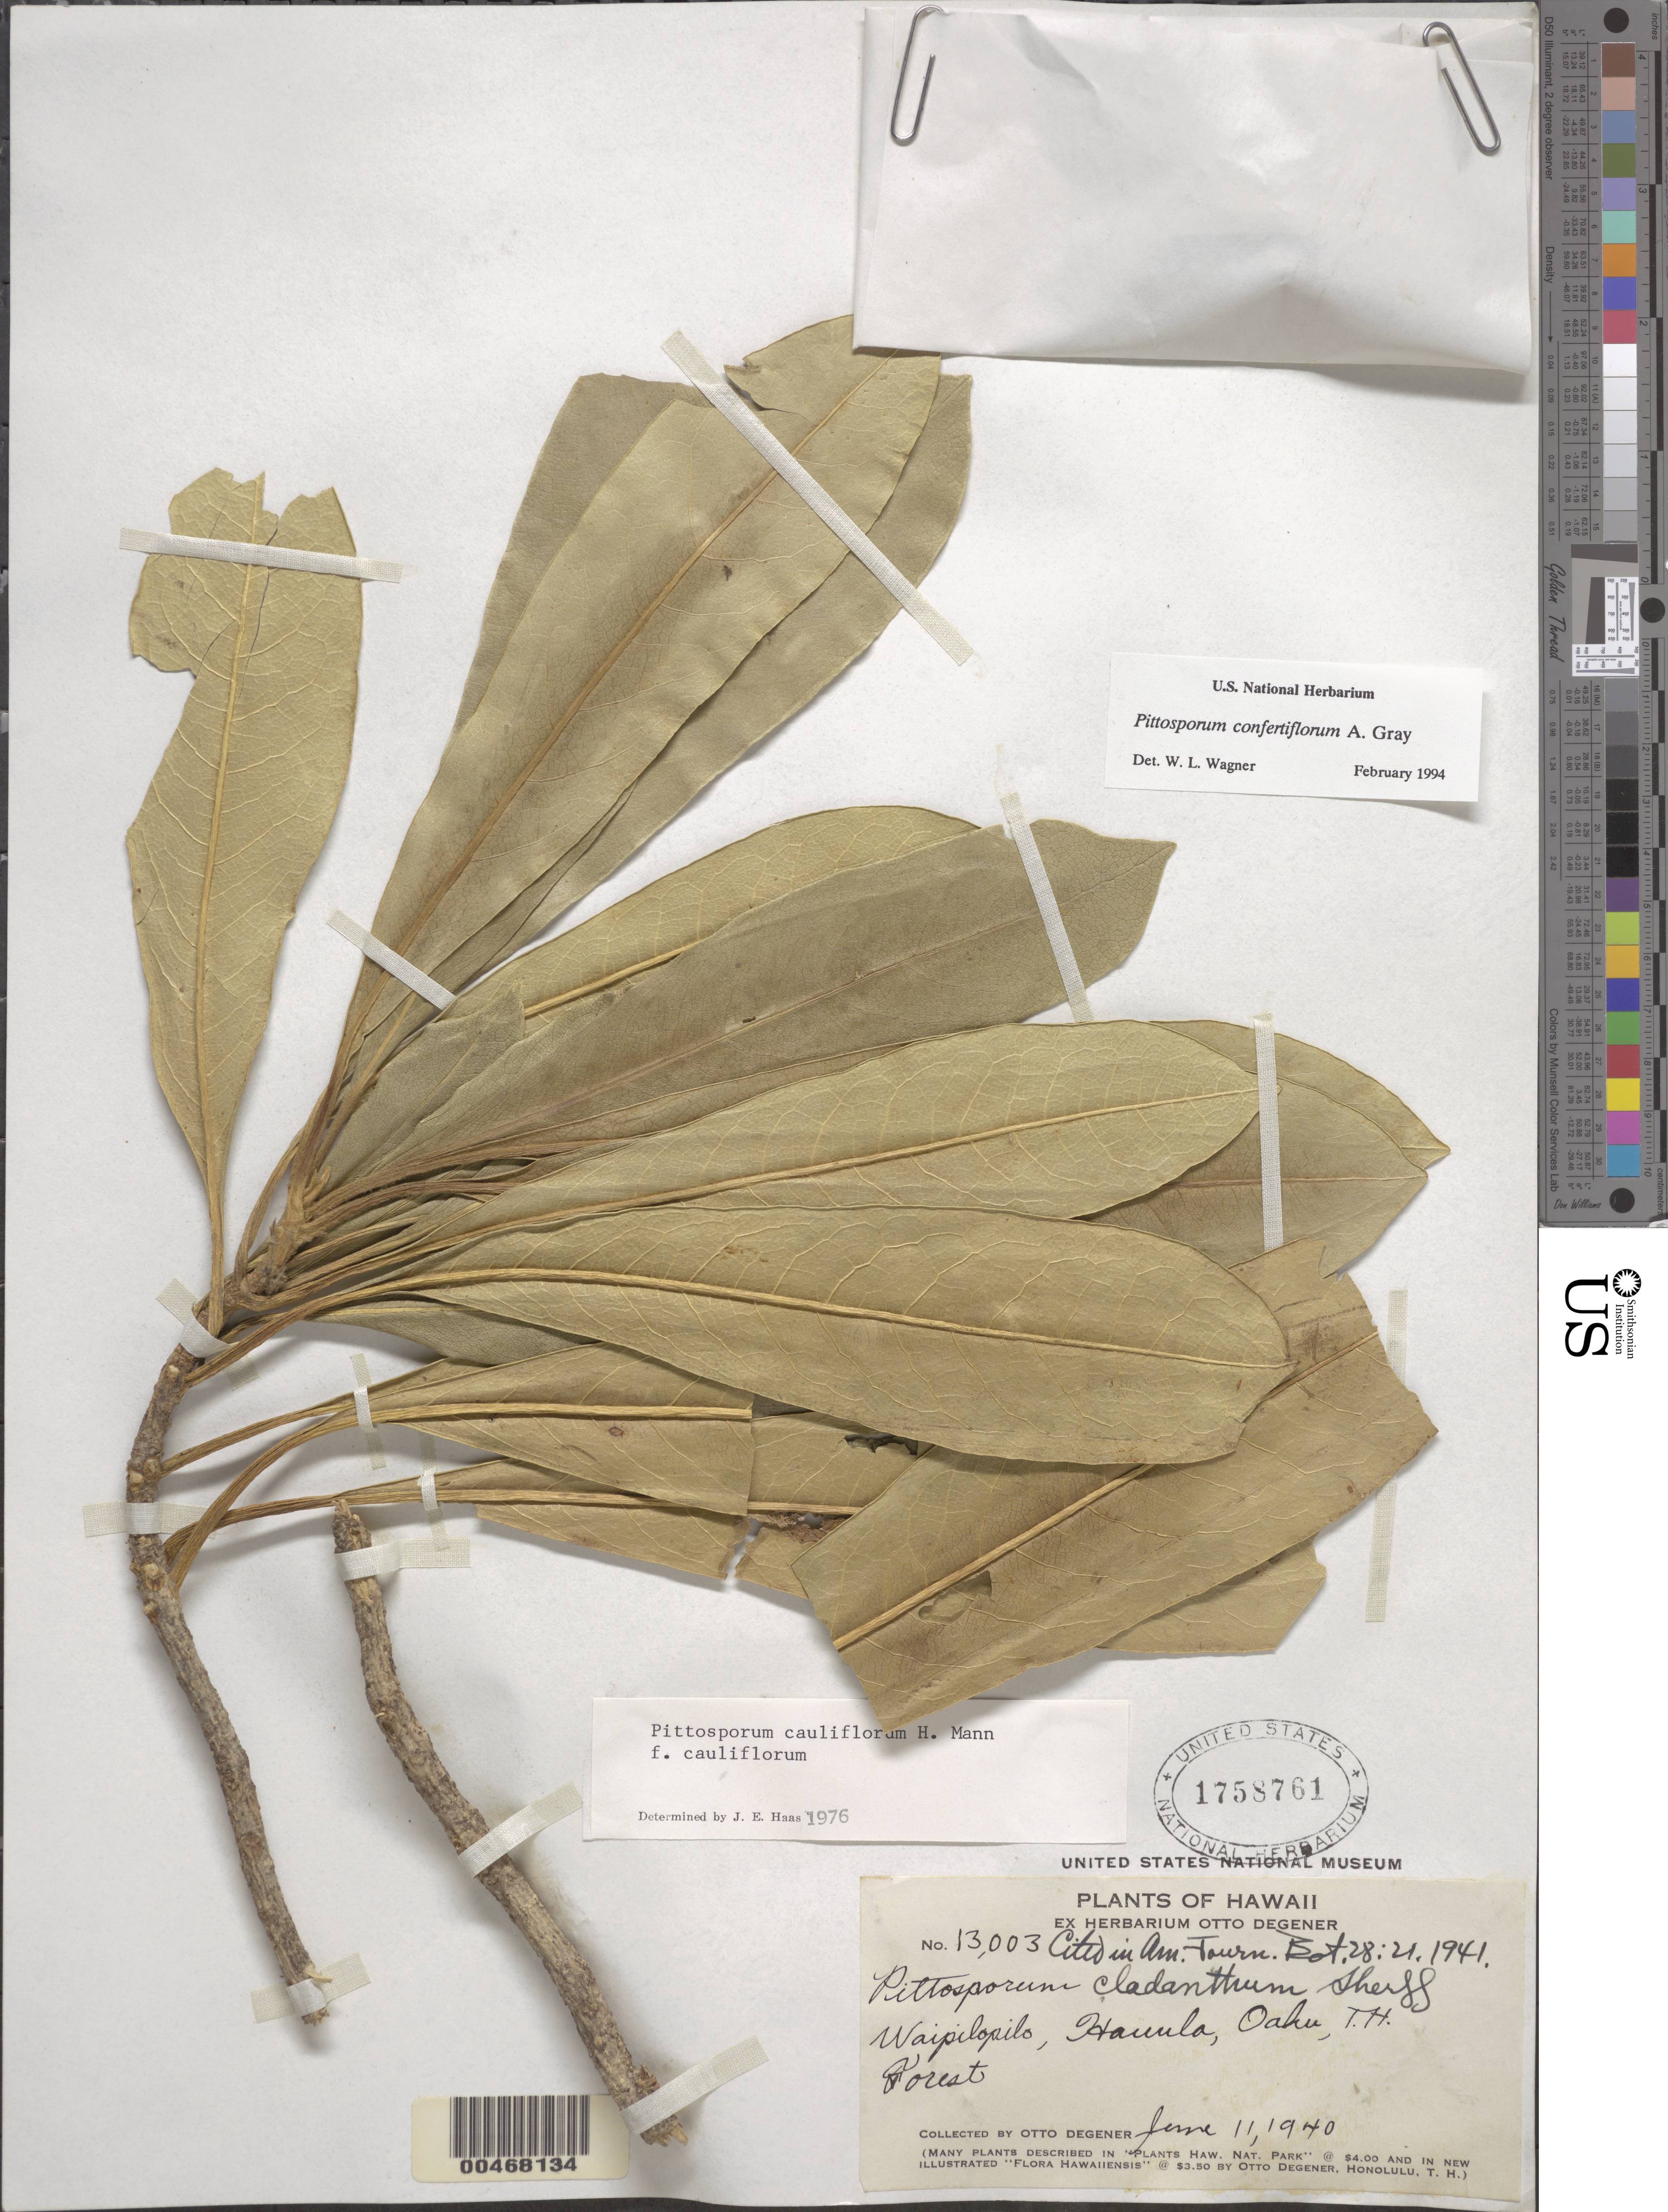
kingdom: Plantae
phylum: Tracheophyta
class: Magnoliopsida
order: Apiales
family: Pittosporaceae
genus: Pittosporum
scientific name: Pittosporum confertiflorum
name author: A. Gray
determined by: Wagner, W. L., (BOT), Smithsonian Institution - National Museum of Natural History (UNITED STATES)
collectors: O. Degener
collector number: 13003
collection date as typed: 11 Jun 1940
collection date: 1940-06-11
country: United States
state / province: Hawaii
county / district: Honolulu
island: Oahu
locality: Waipilopilo, Hauula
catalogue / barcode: US 1758761